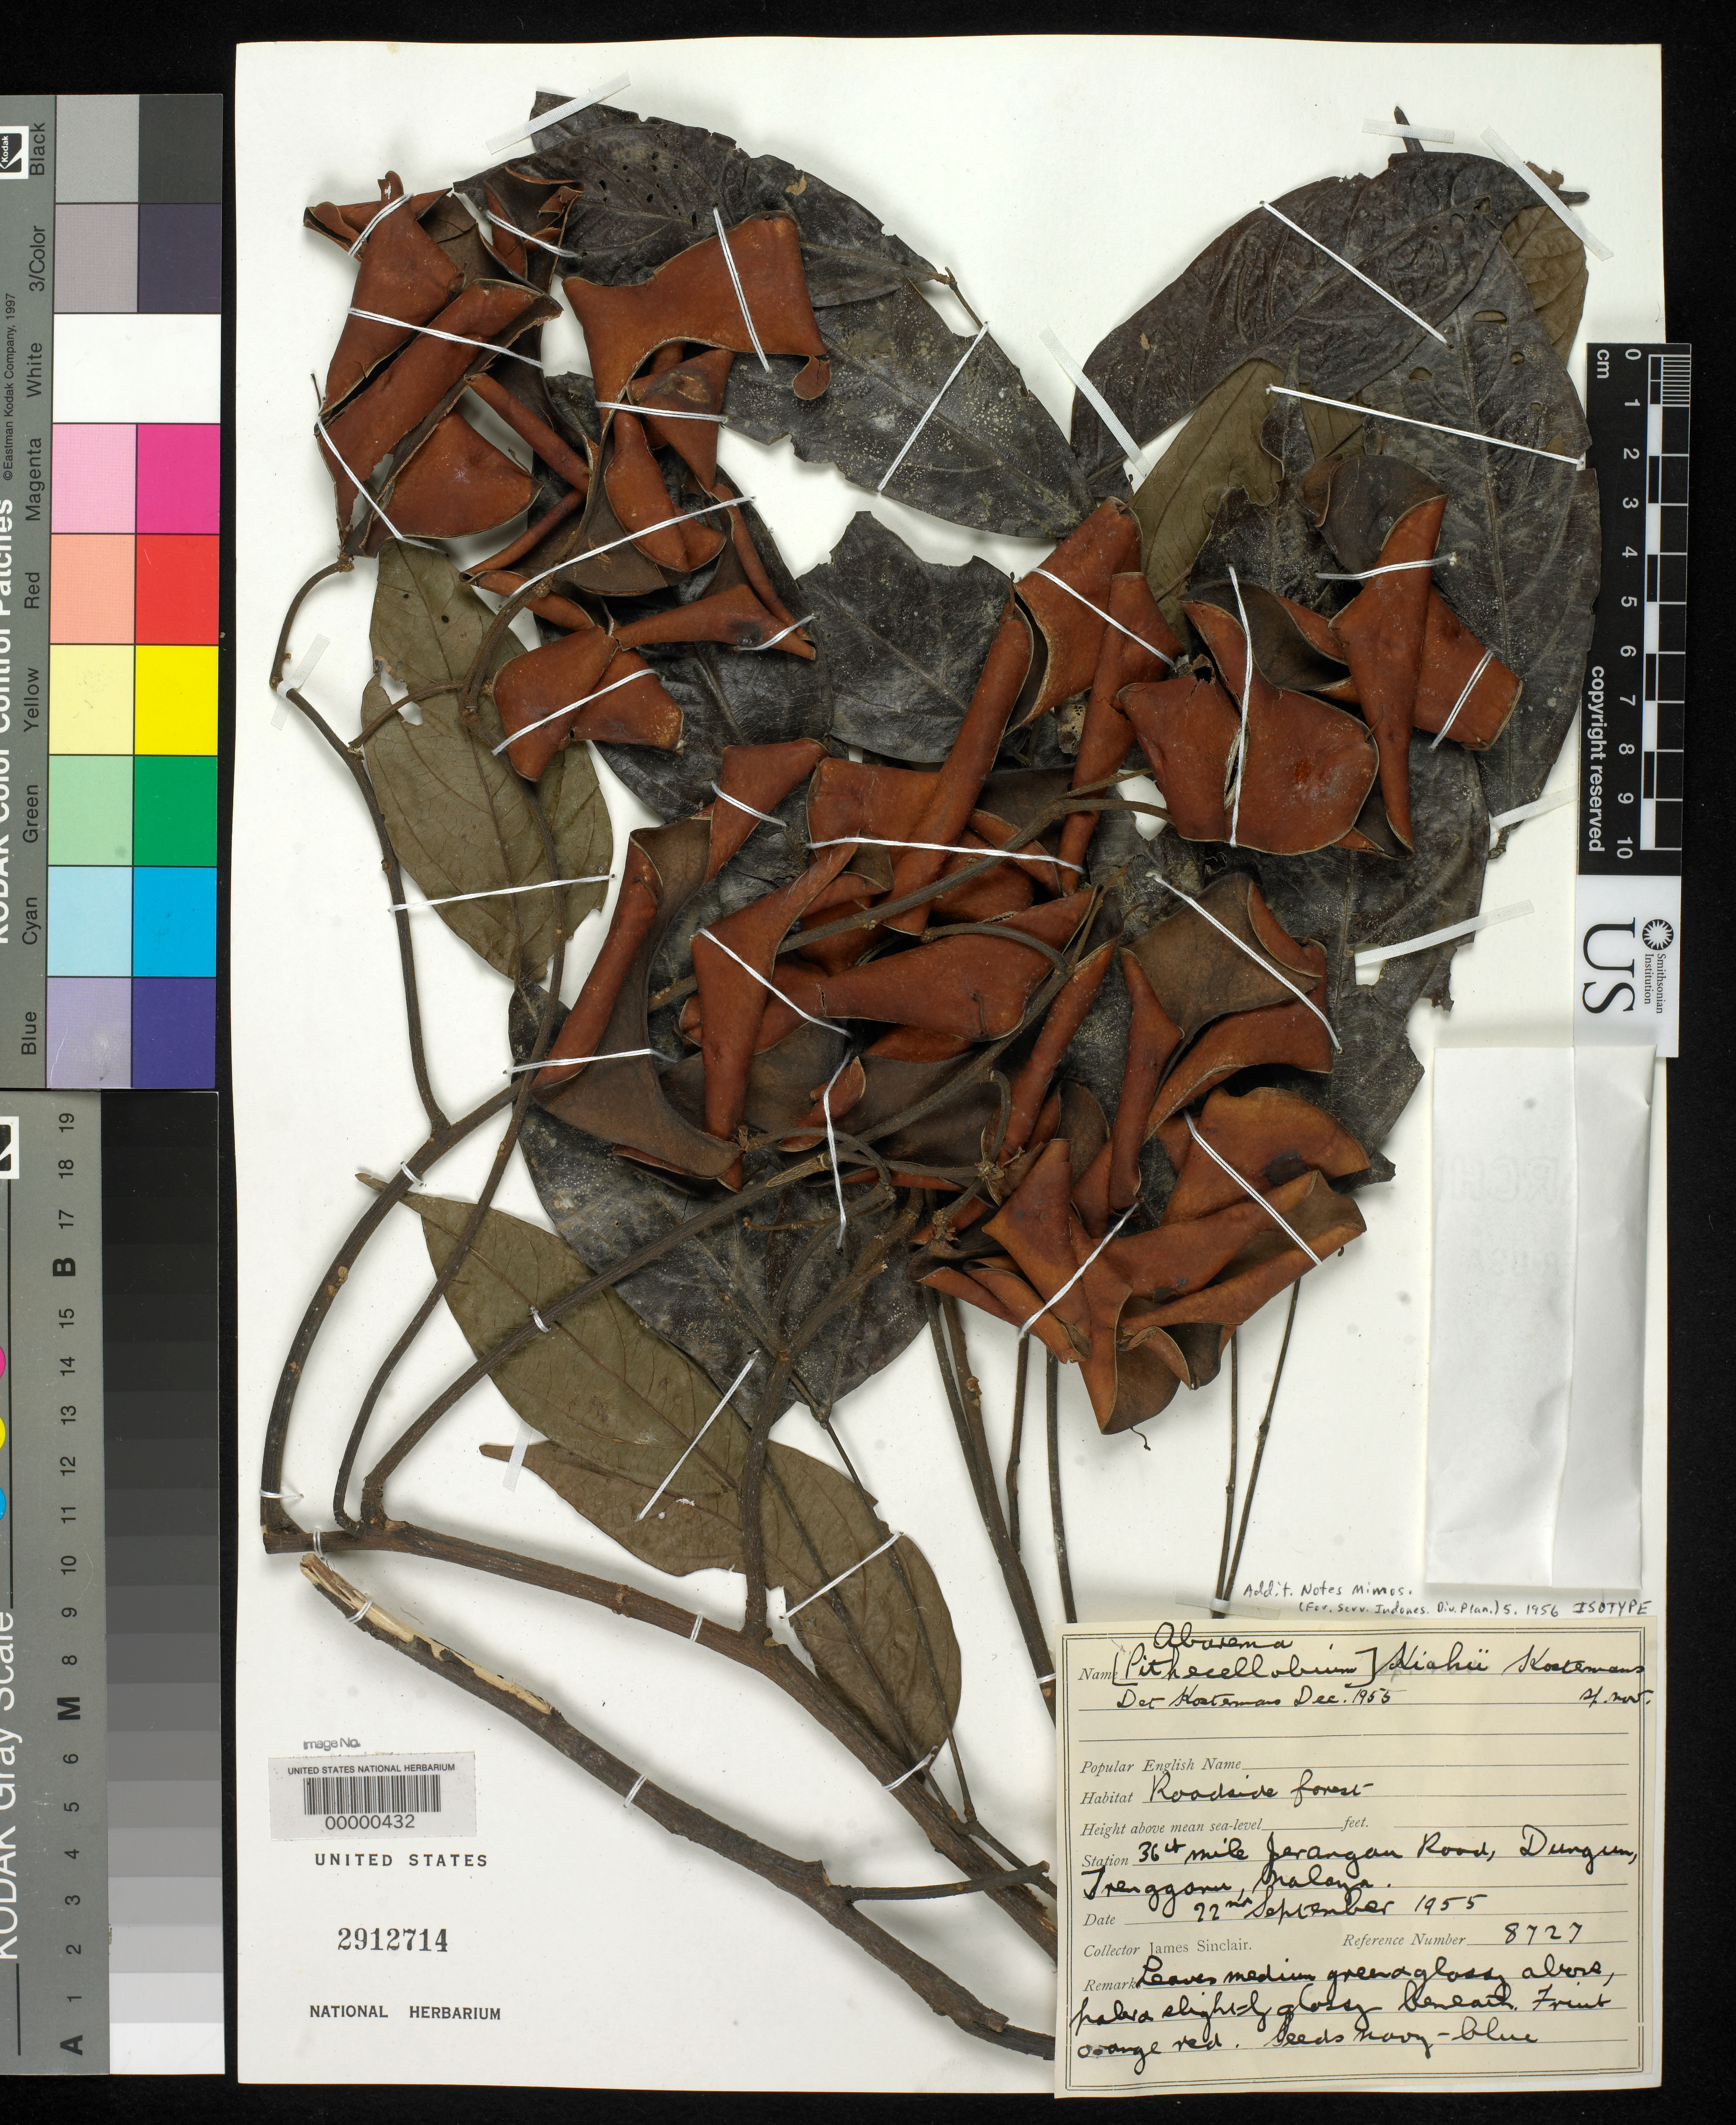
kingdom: Plantae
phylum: Tracheophyta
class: Magnoliopsida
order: Fabales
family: Fabaceae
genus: Abarema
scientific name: Abarema kiahii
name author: Kosterm.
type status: Isotype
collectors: J. Sinclair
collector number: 8727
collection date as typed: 22 Sep 1955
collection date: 1955-09-22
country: Malaysia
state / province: Terengganu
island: Malay Peninsula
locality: Dungan; 36th mi. Jerangau road.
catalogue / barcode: US 2912714